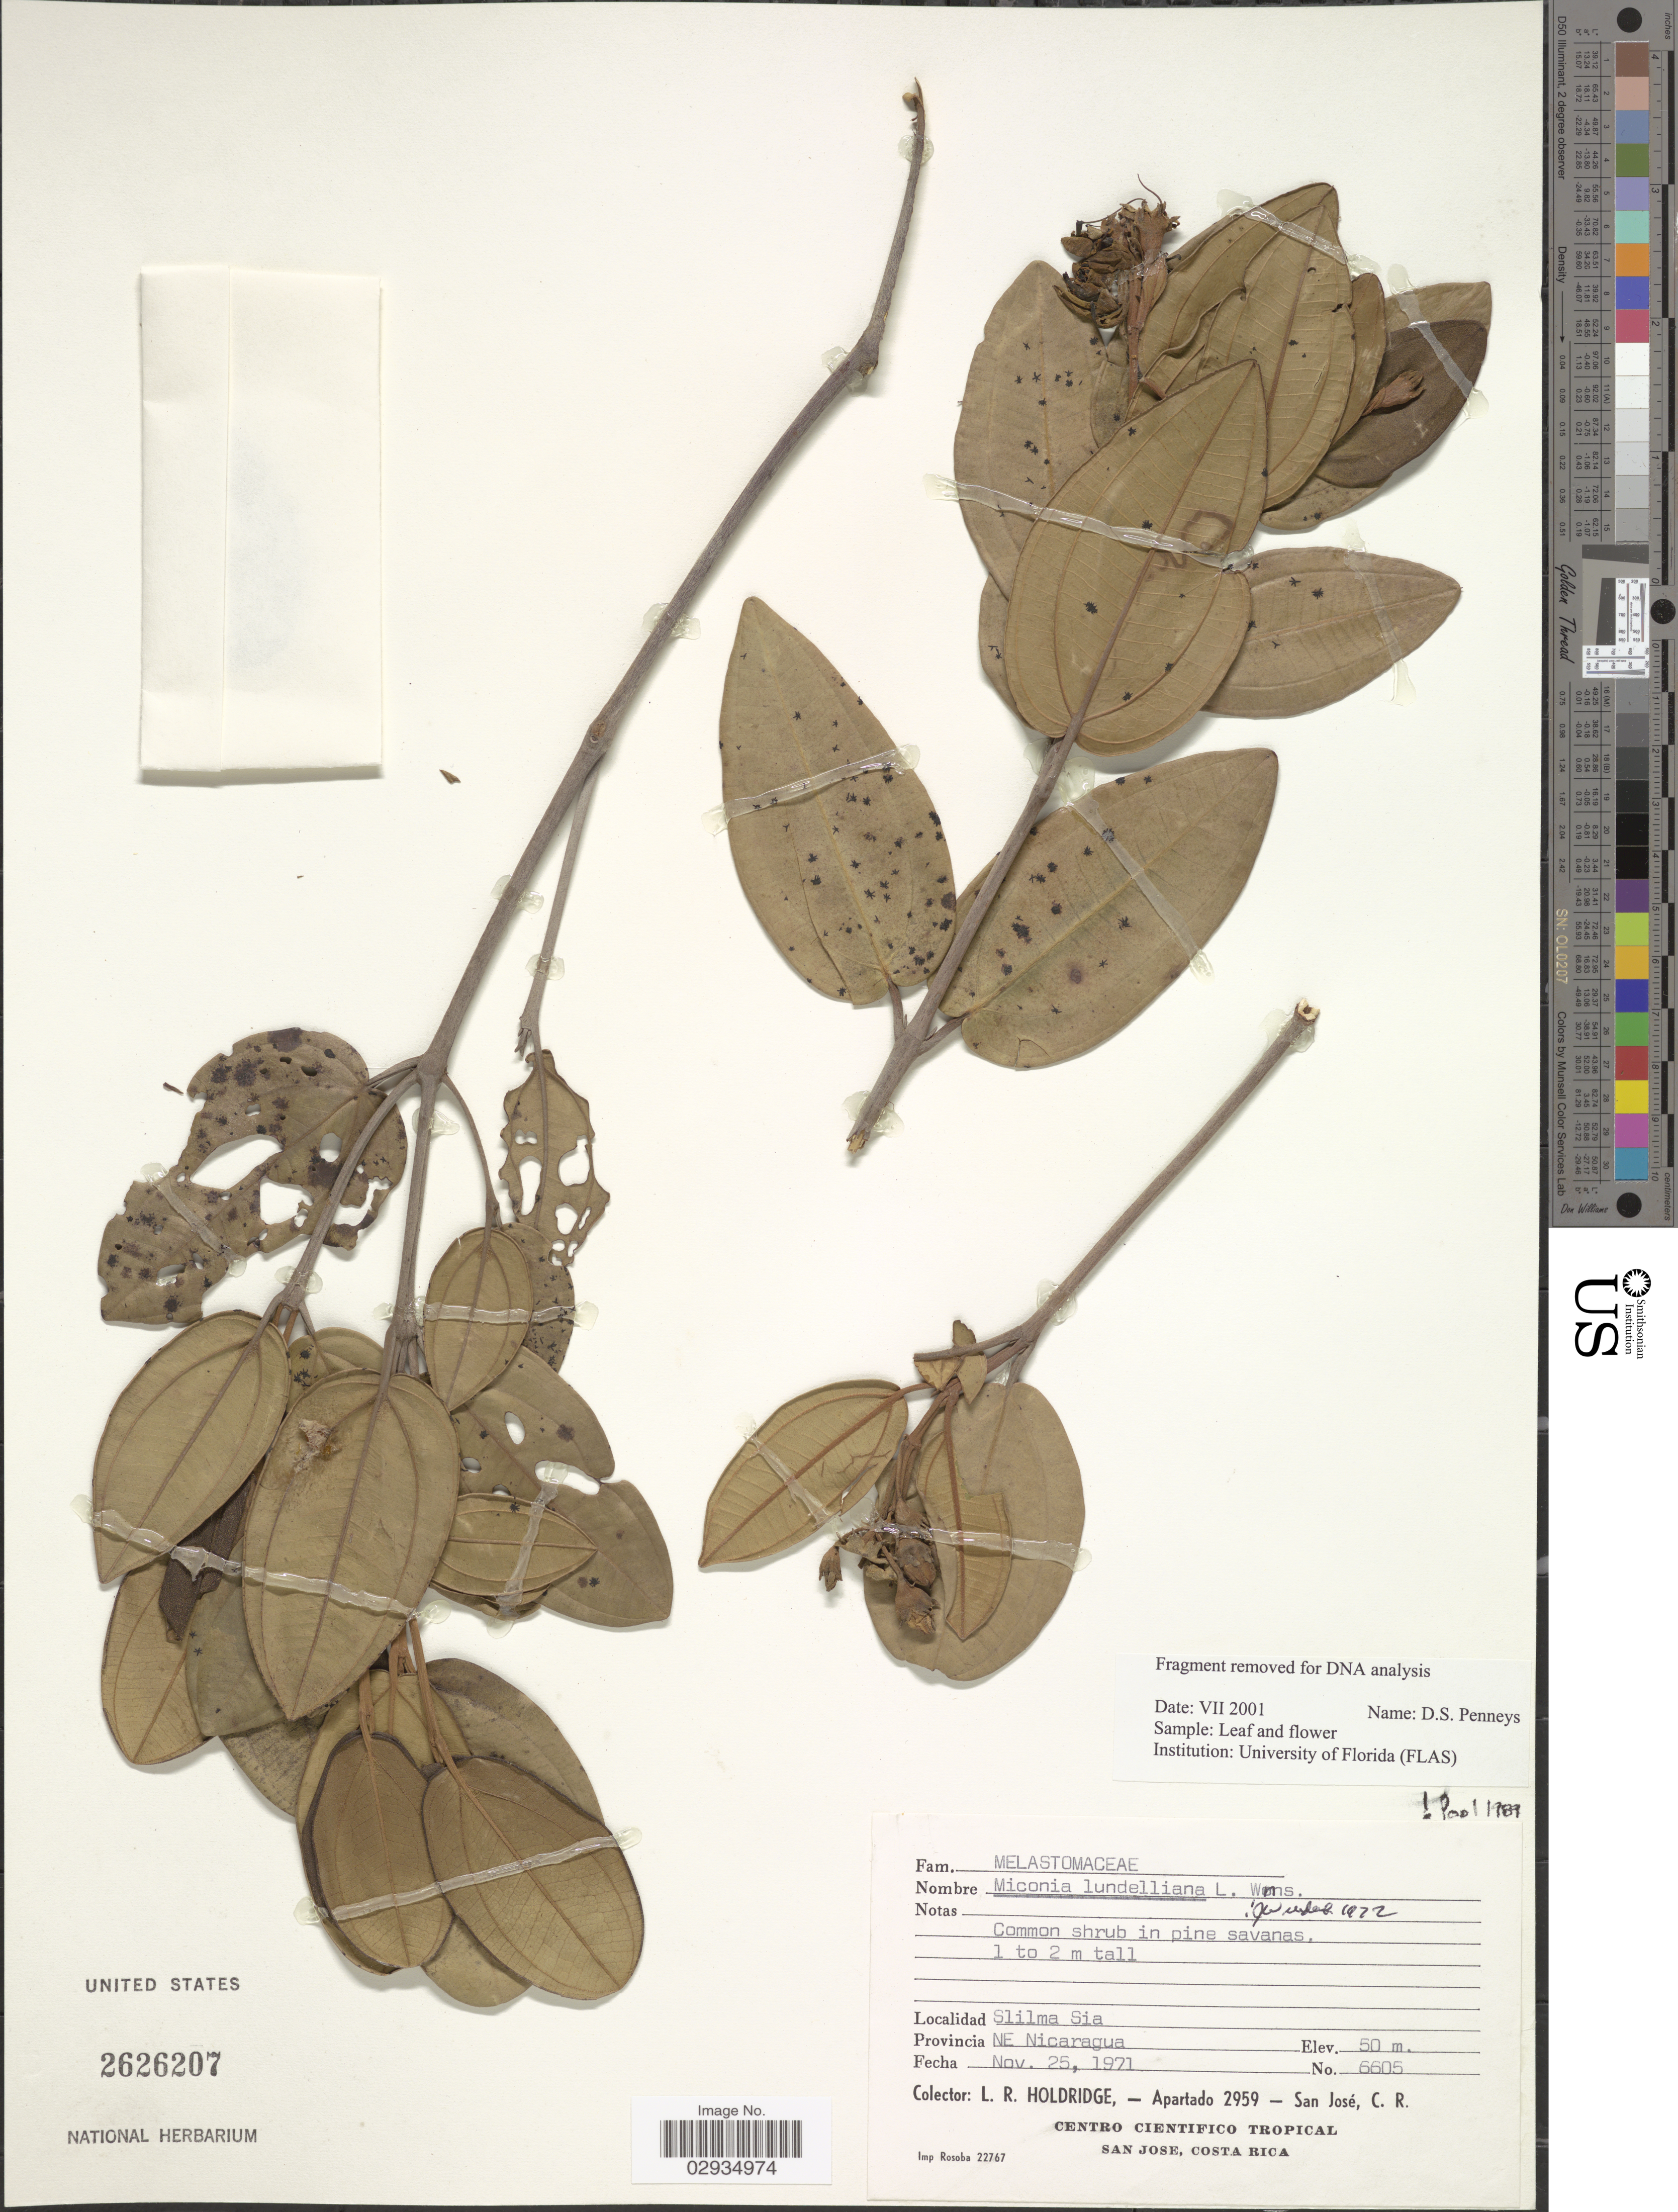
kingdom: Plantae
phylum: Tracheophyta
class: Magnoliopsida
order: Myrtales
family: Melastomataceae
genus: Miconia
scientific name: Miconia lundelliana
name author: L.O. Williams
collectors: L. Holdridge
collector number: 6605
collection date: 1971-11-25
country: Nicaragua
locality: Slilma Sia. NE Nicaragua.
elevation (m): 50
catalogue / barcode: US 2626207